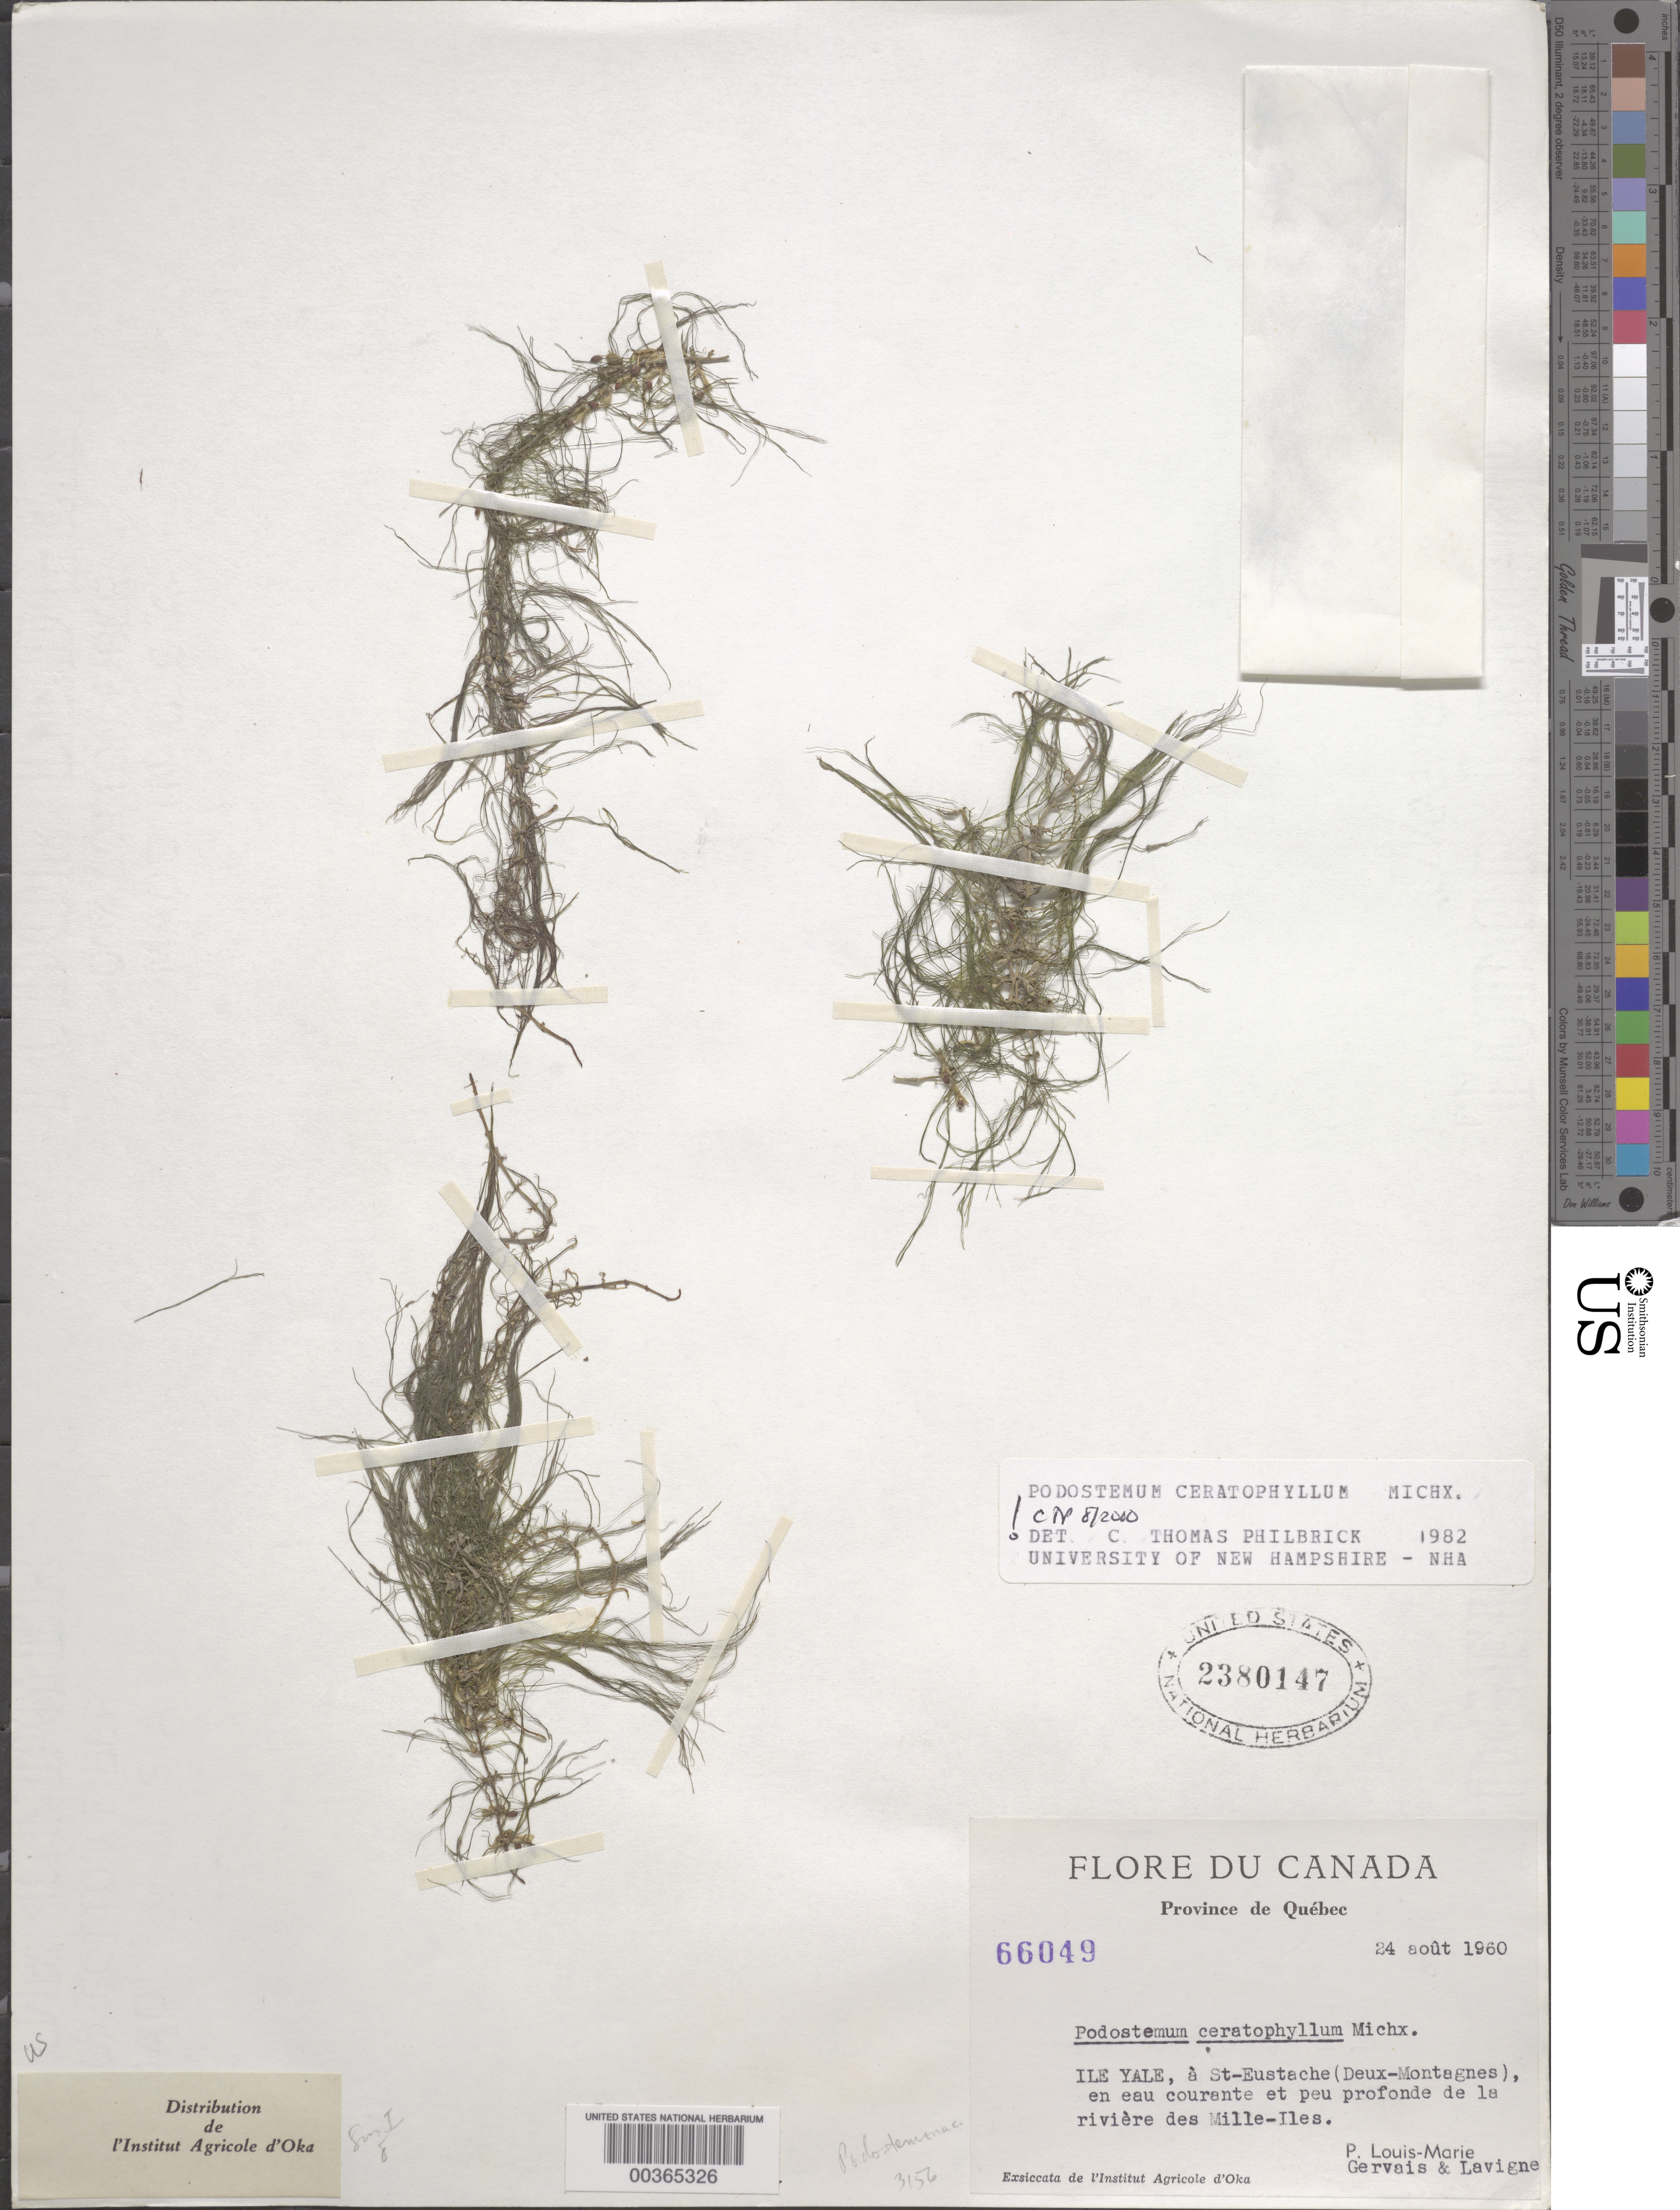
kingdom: Plantae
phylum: Tracheophyta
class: Magnoliopsida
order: Malpighiales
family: Podostemaceae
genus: Podostemum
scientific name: Podostemum ceratophylllum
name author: Michx.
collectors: L.-M. LaLonde, Gervais, -- & -. Lavigne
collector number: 66049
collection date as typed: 24 Aug 1960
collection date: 1960-08-24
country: Canada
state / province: Quebec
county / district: Deux-montagnes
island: Ile Yale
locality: Ile yale, a st eustache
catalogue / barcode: US 2380147